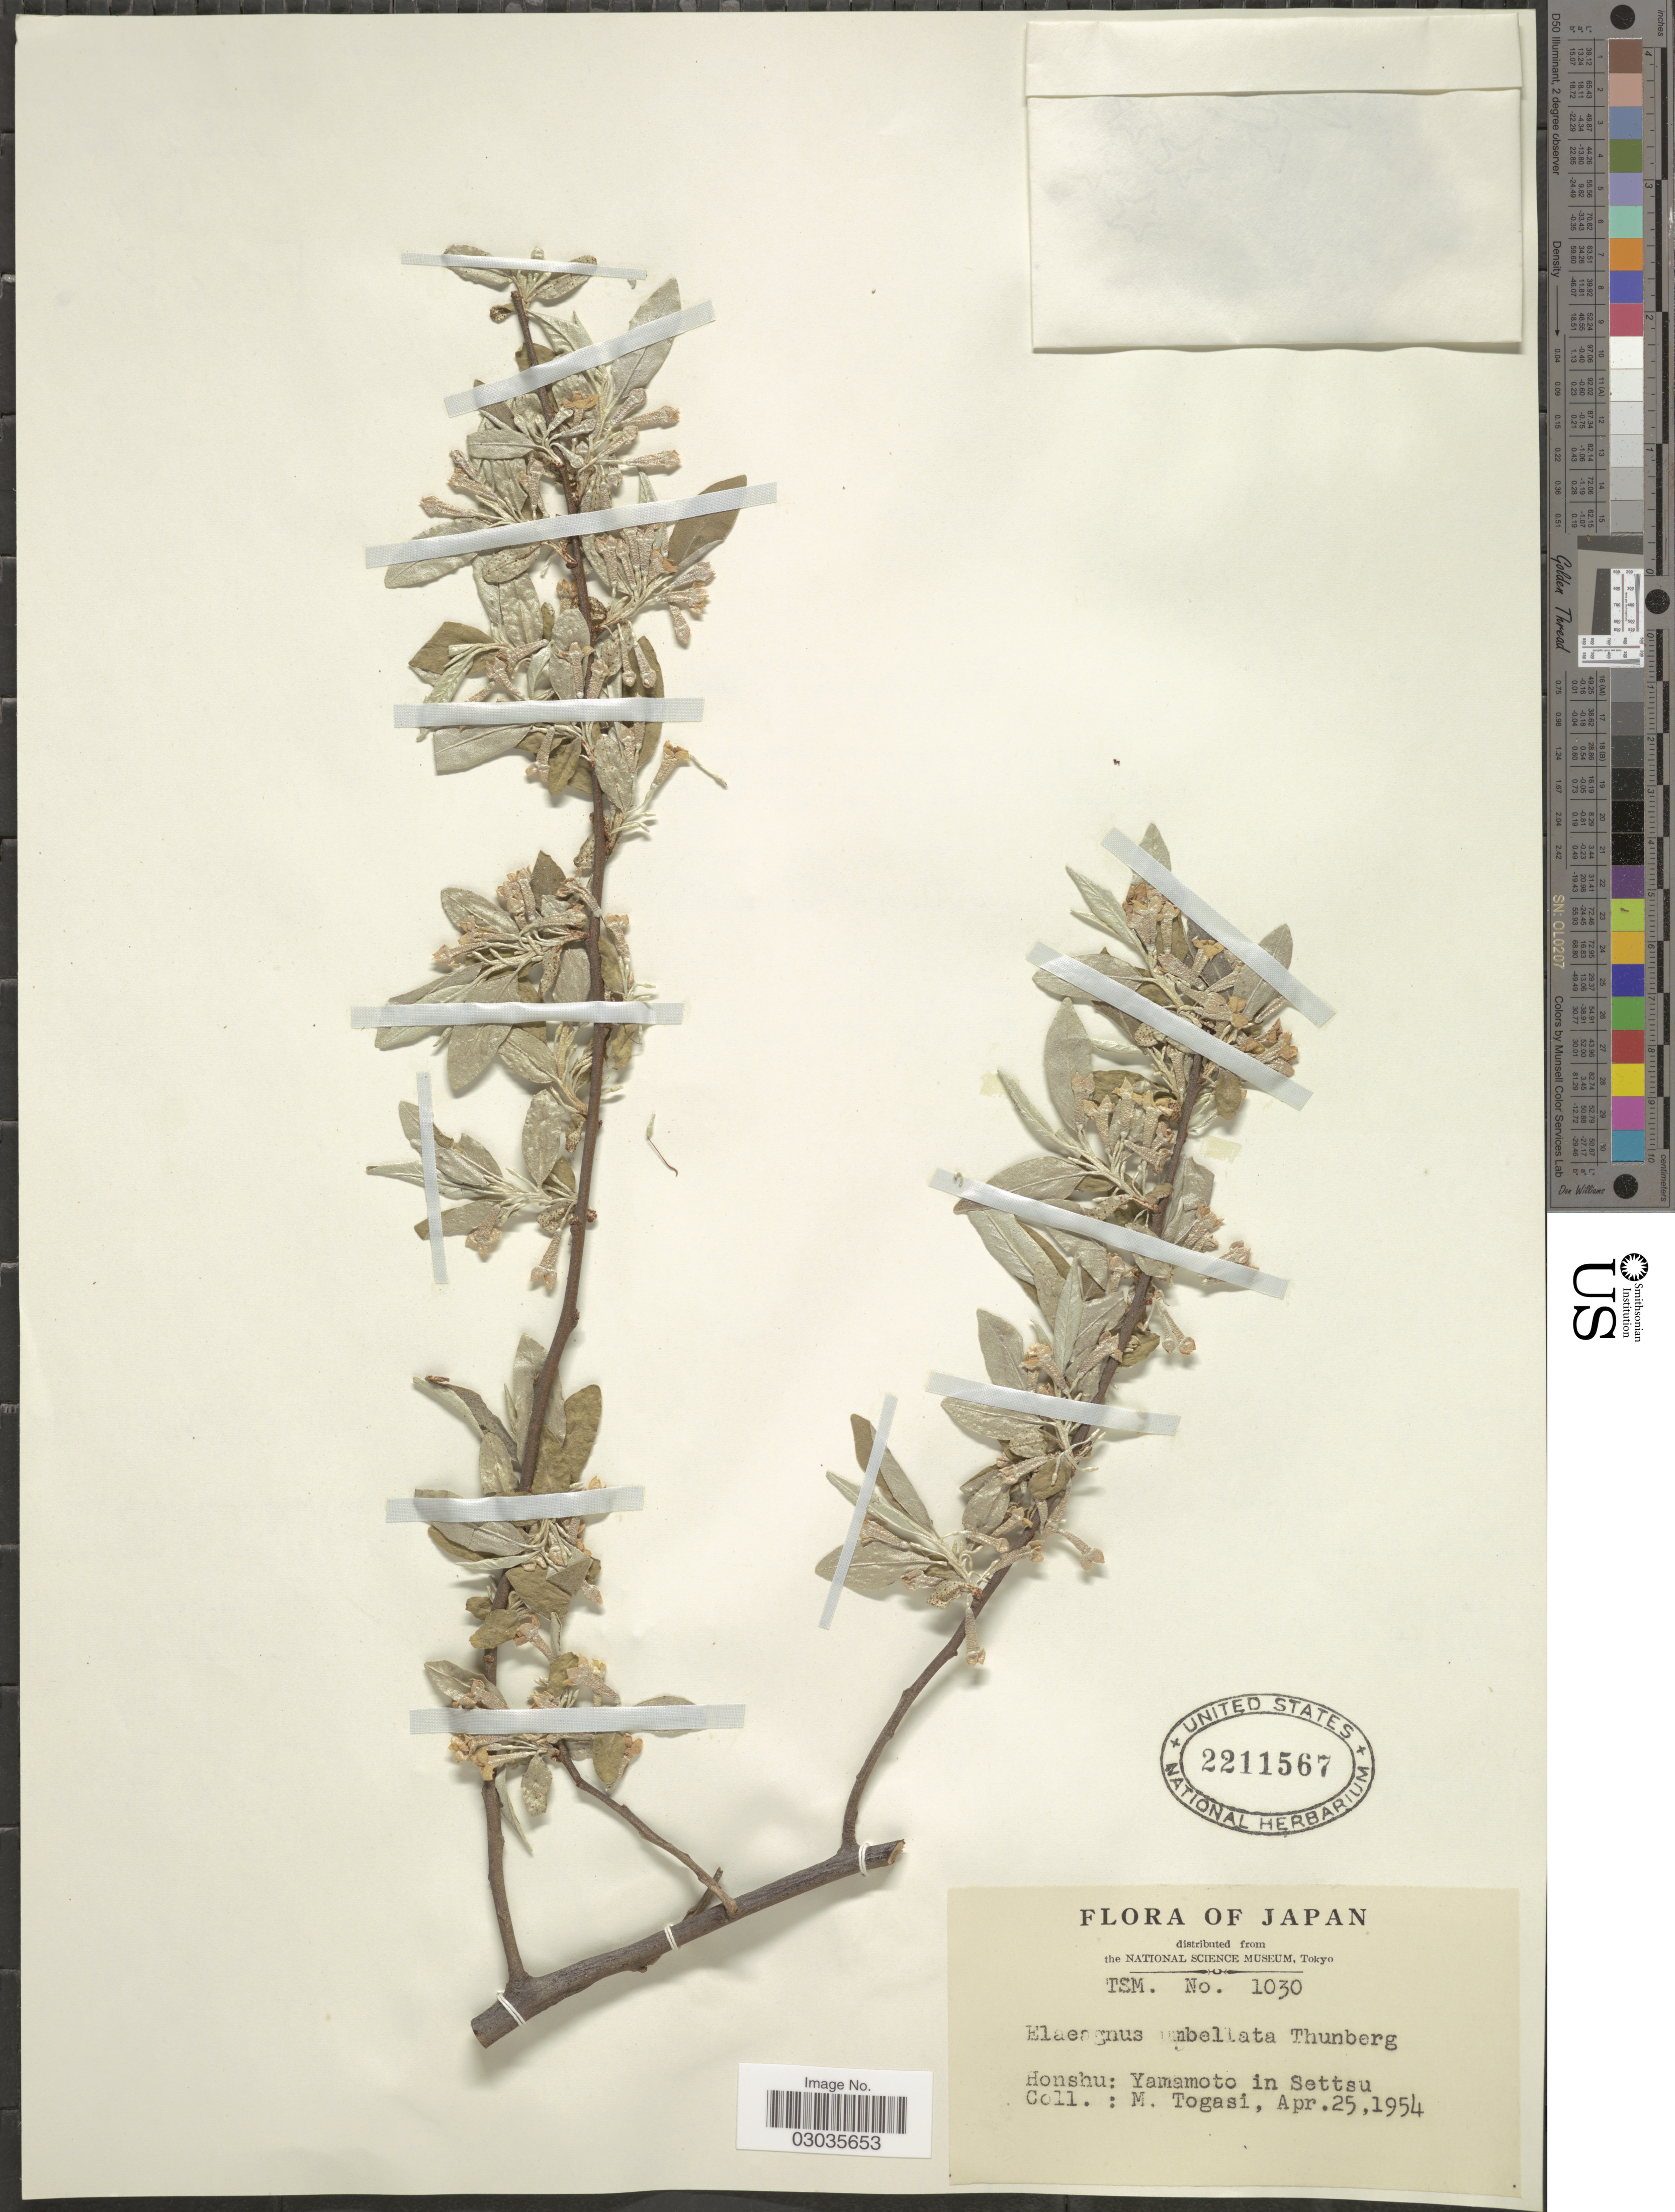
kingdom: Plantae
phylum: Tracheophyta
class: Magnoliopsida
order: Rosales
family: Elaeagnaceae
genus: Elaeagnus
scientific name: Elaeagnus umbellata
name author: Thunb.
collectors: M. Togasi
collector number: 1030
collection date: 1954-04-25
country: Japan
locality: Honshu: Yamamoto in Settsu.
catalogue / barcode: US 2211567